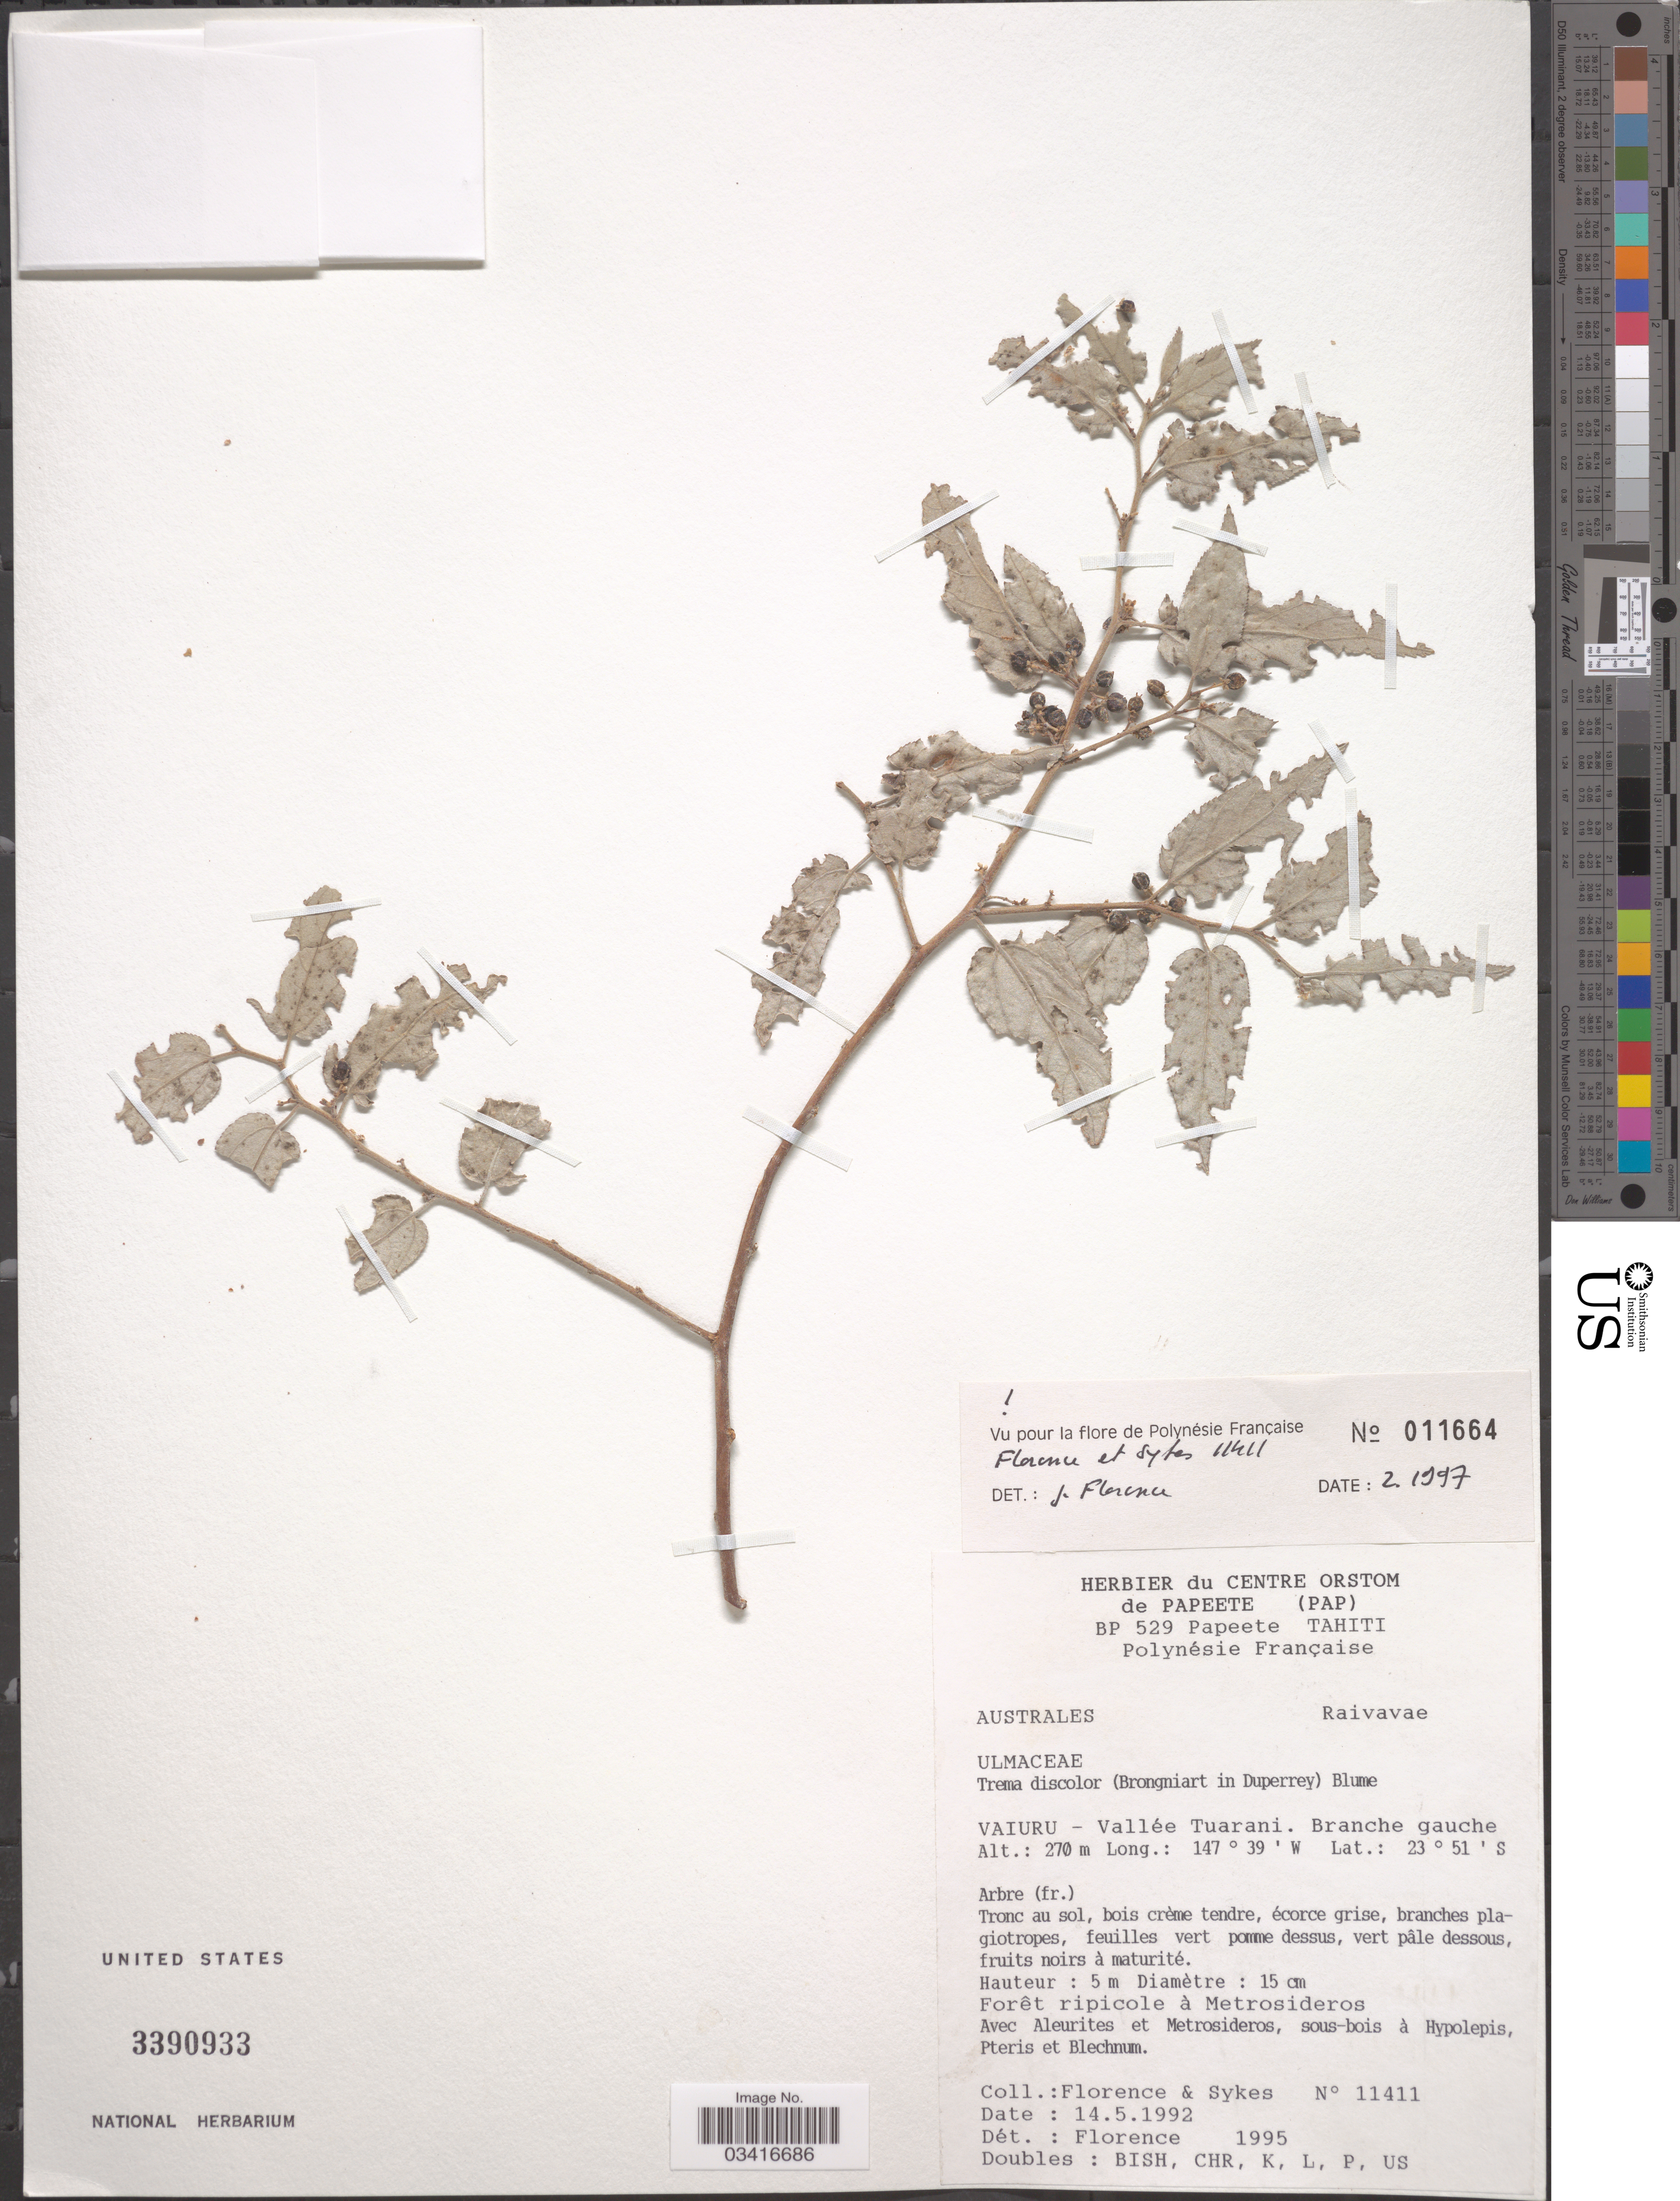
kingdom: Plantae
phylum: Tracheophyta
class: Magnoliopsida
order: Rosales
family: Cannabaceae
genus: Trema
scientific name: Trema discolor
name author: Blume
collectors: -. Florence & Sykes, --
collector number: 11411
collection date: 1992-05-14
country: French Polynesia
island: Raivavae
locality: Polynésie Française [unsure placement] Australes Raivavae. Vaiuru - Vallée Tuarani.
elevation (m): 270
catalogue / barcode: US 3390933